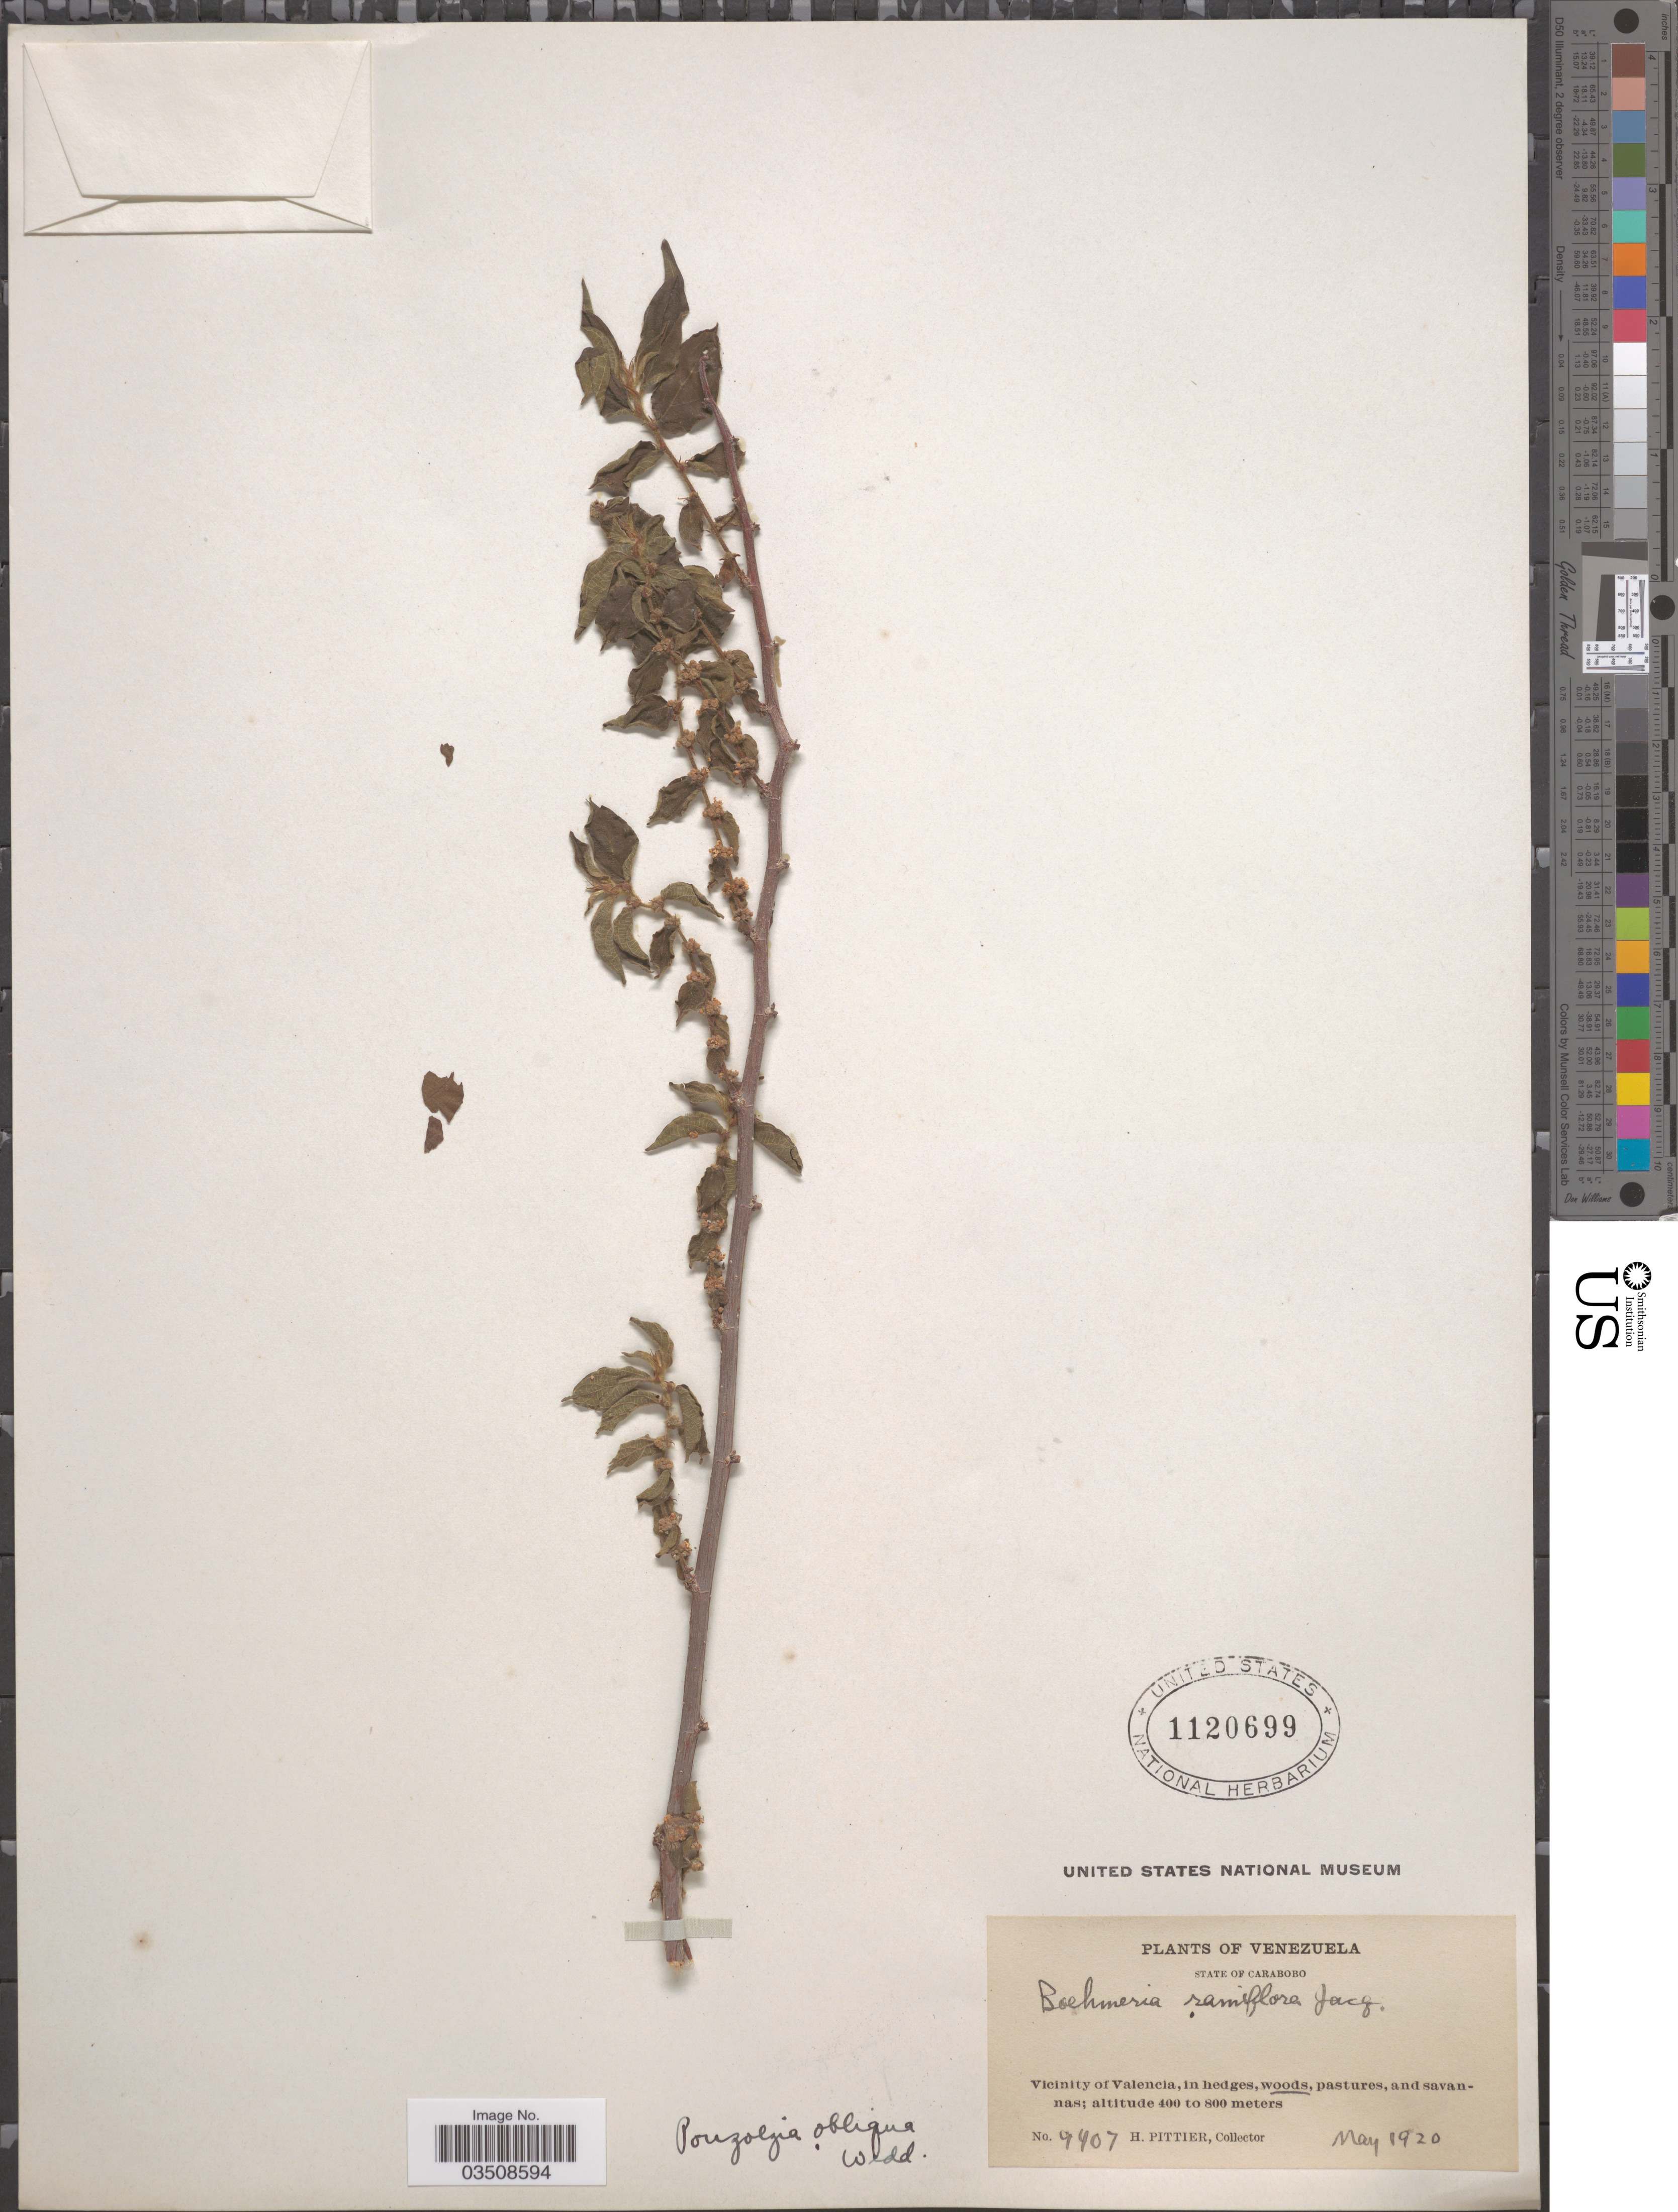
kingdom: Plantae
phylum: Tracheophyta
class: Magnoliopsida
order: Rosales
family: Urticaceae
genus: Pouzolzia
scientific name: Pouzolzia obliqua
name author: (Poepp.) Gaudich.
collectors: H. F. Pittier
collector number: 9407*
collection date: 1920-05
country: Venezuela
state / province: Carabobo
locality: Vicinity of Valencia, in hedges, woods, pastures, and savannas.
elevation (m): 400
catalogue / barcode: US 1120699